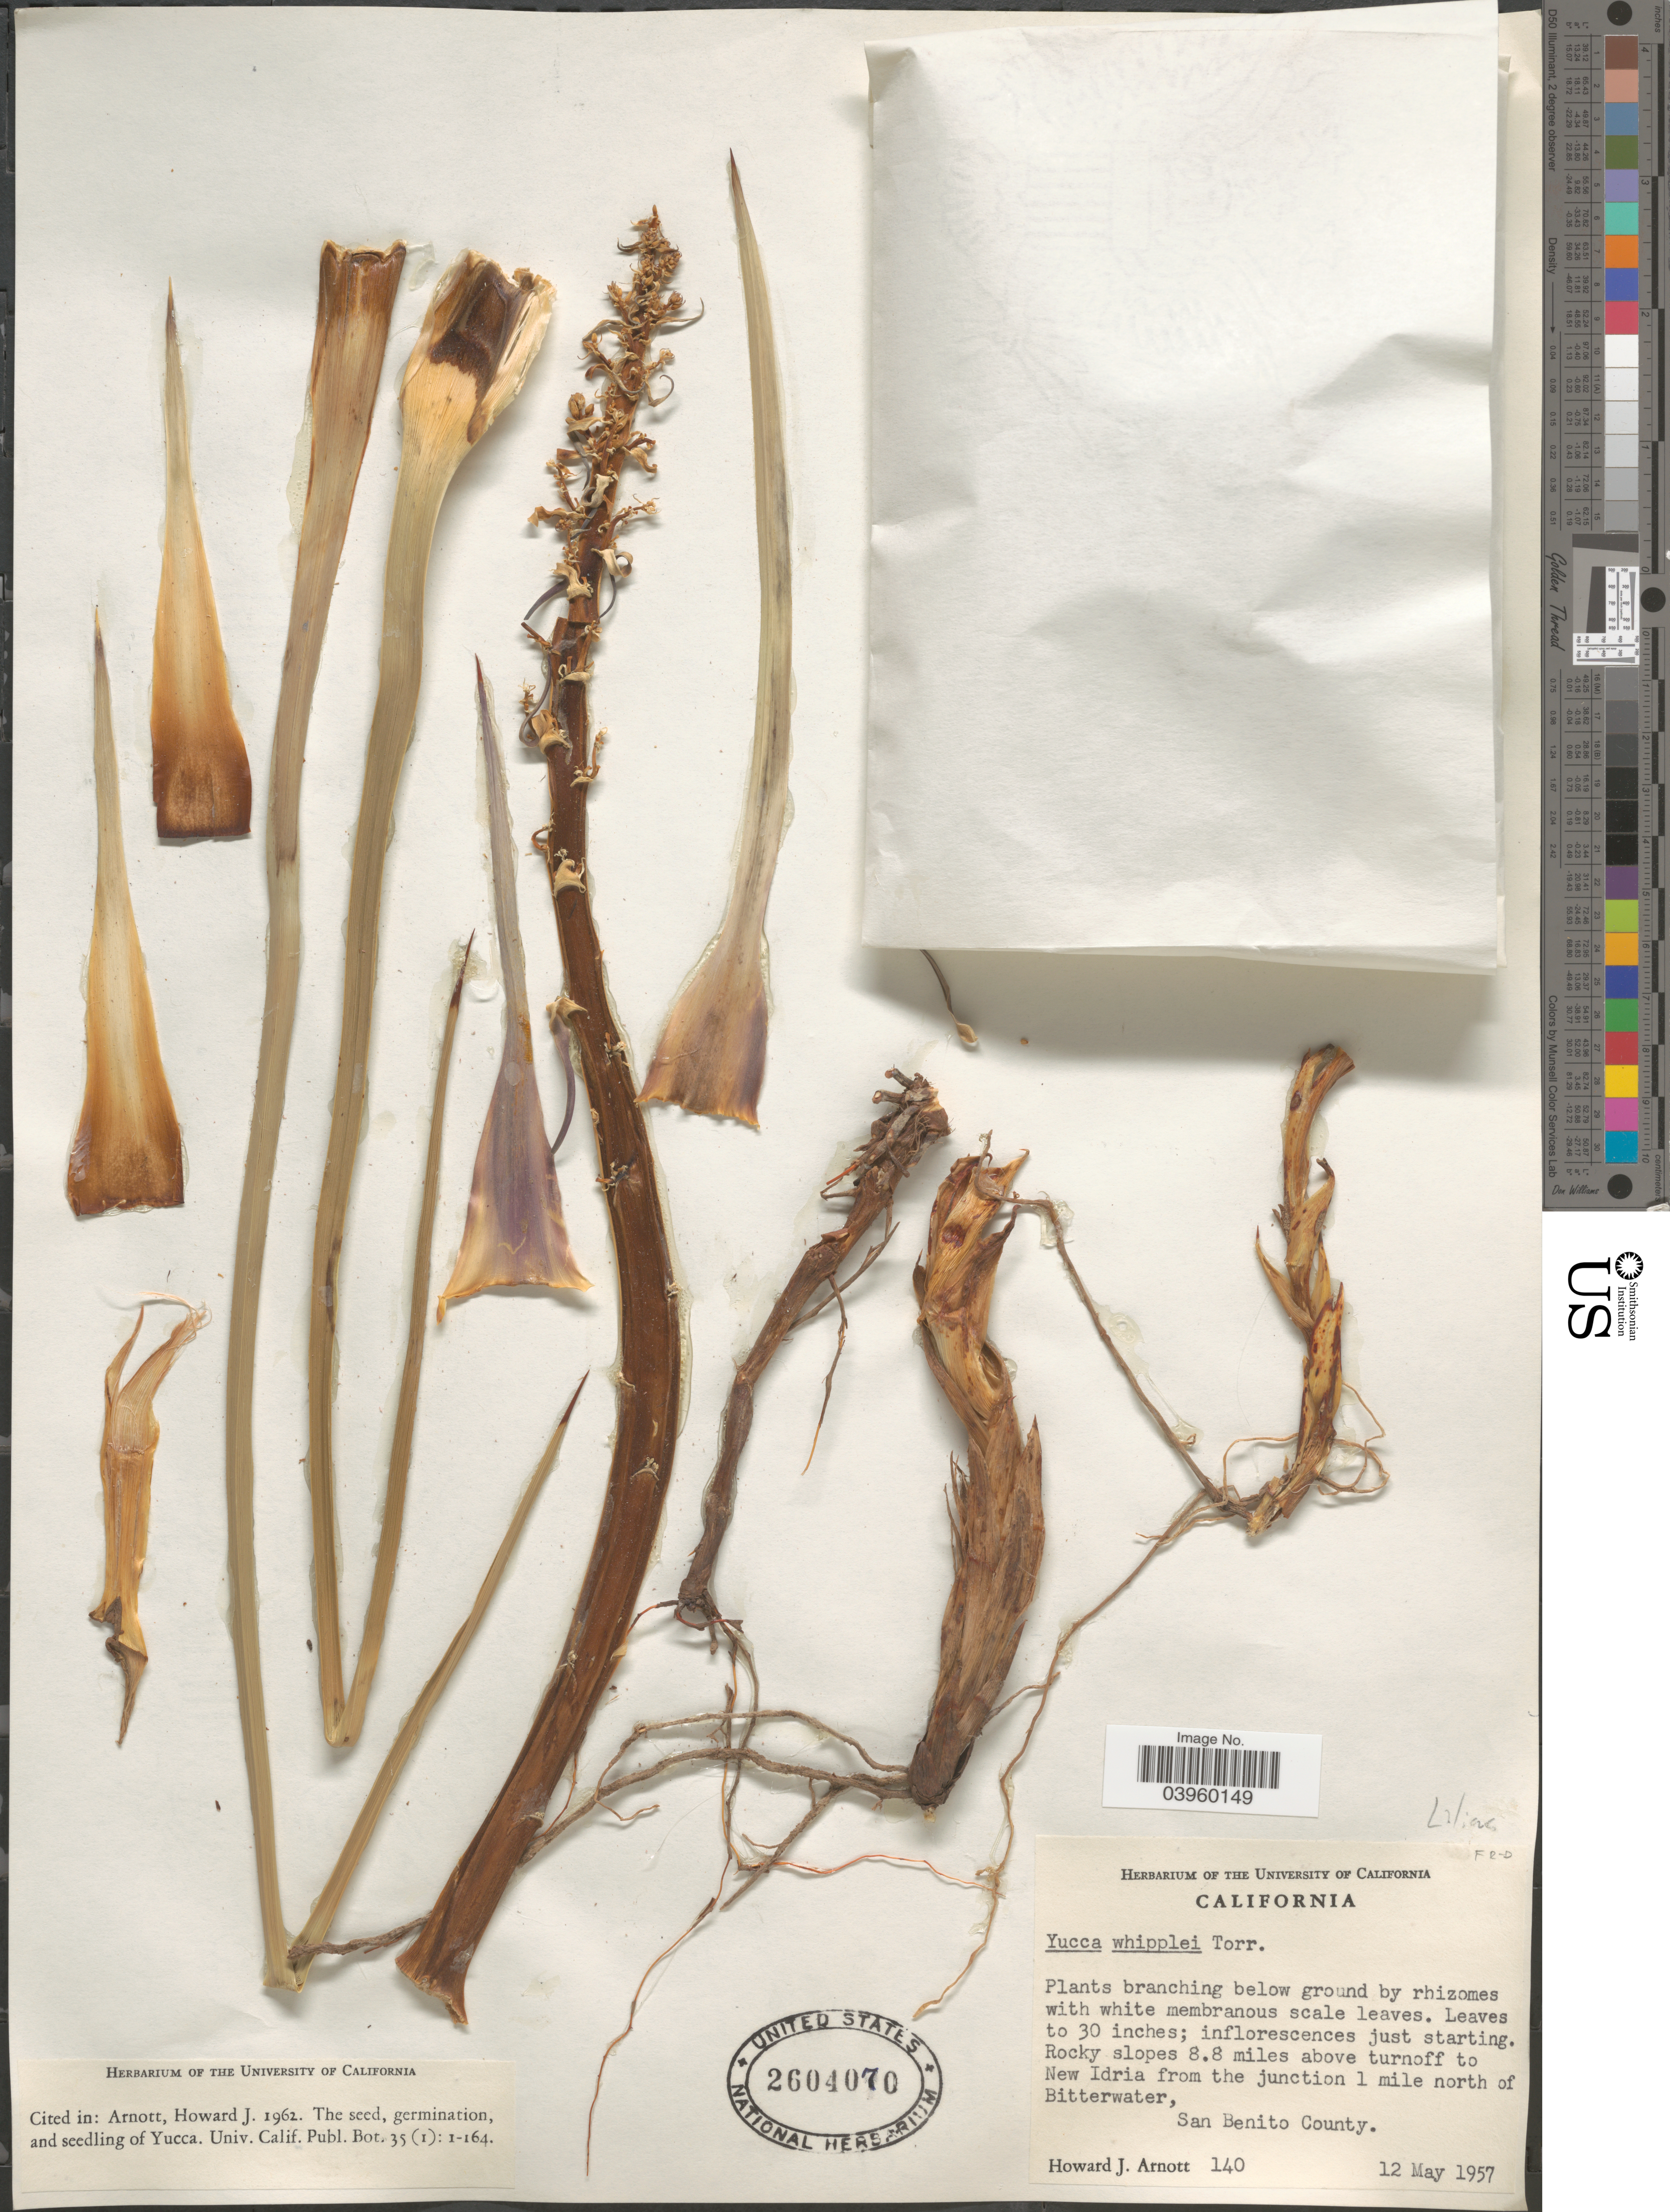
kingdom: Plantae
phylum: Tracheophyta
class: Liliopsida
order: Asparagales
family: Asparagaceae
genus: Yucca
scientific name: Yucca whipplei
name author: Torr.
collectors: H. J. Arnott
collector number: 140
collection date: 1957-05-12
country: United States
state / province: California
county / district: San Benito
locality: Rocky slopes 8.8 miles above turnoff to New Idria from the junction 1 mile north of Bitterwater, San Benito County.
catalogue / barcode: US 2604070